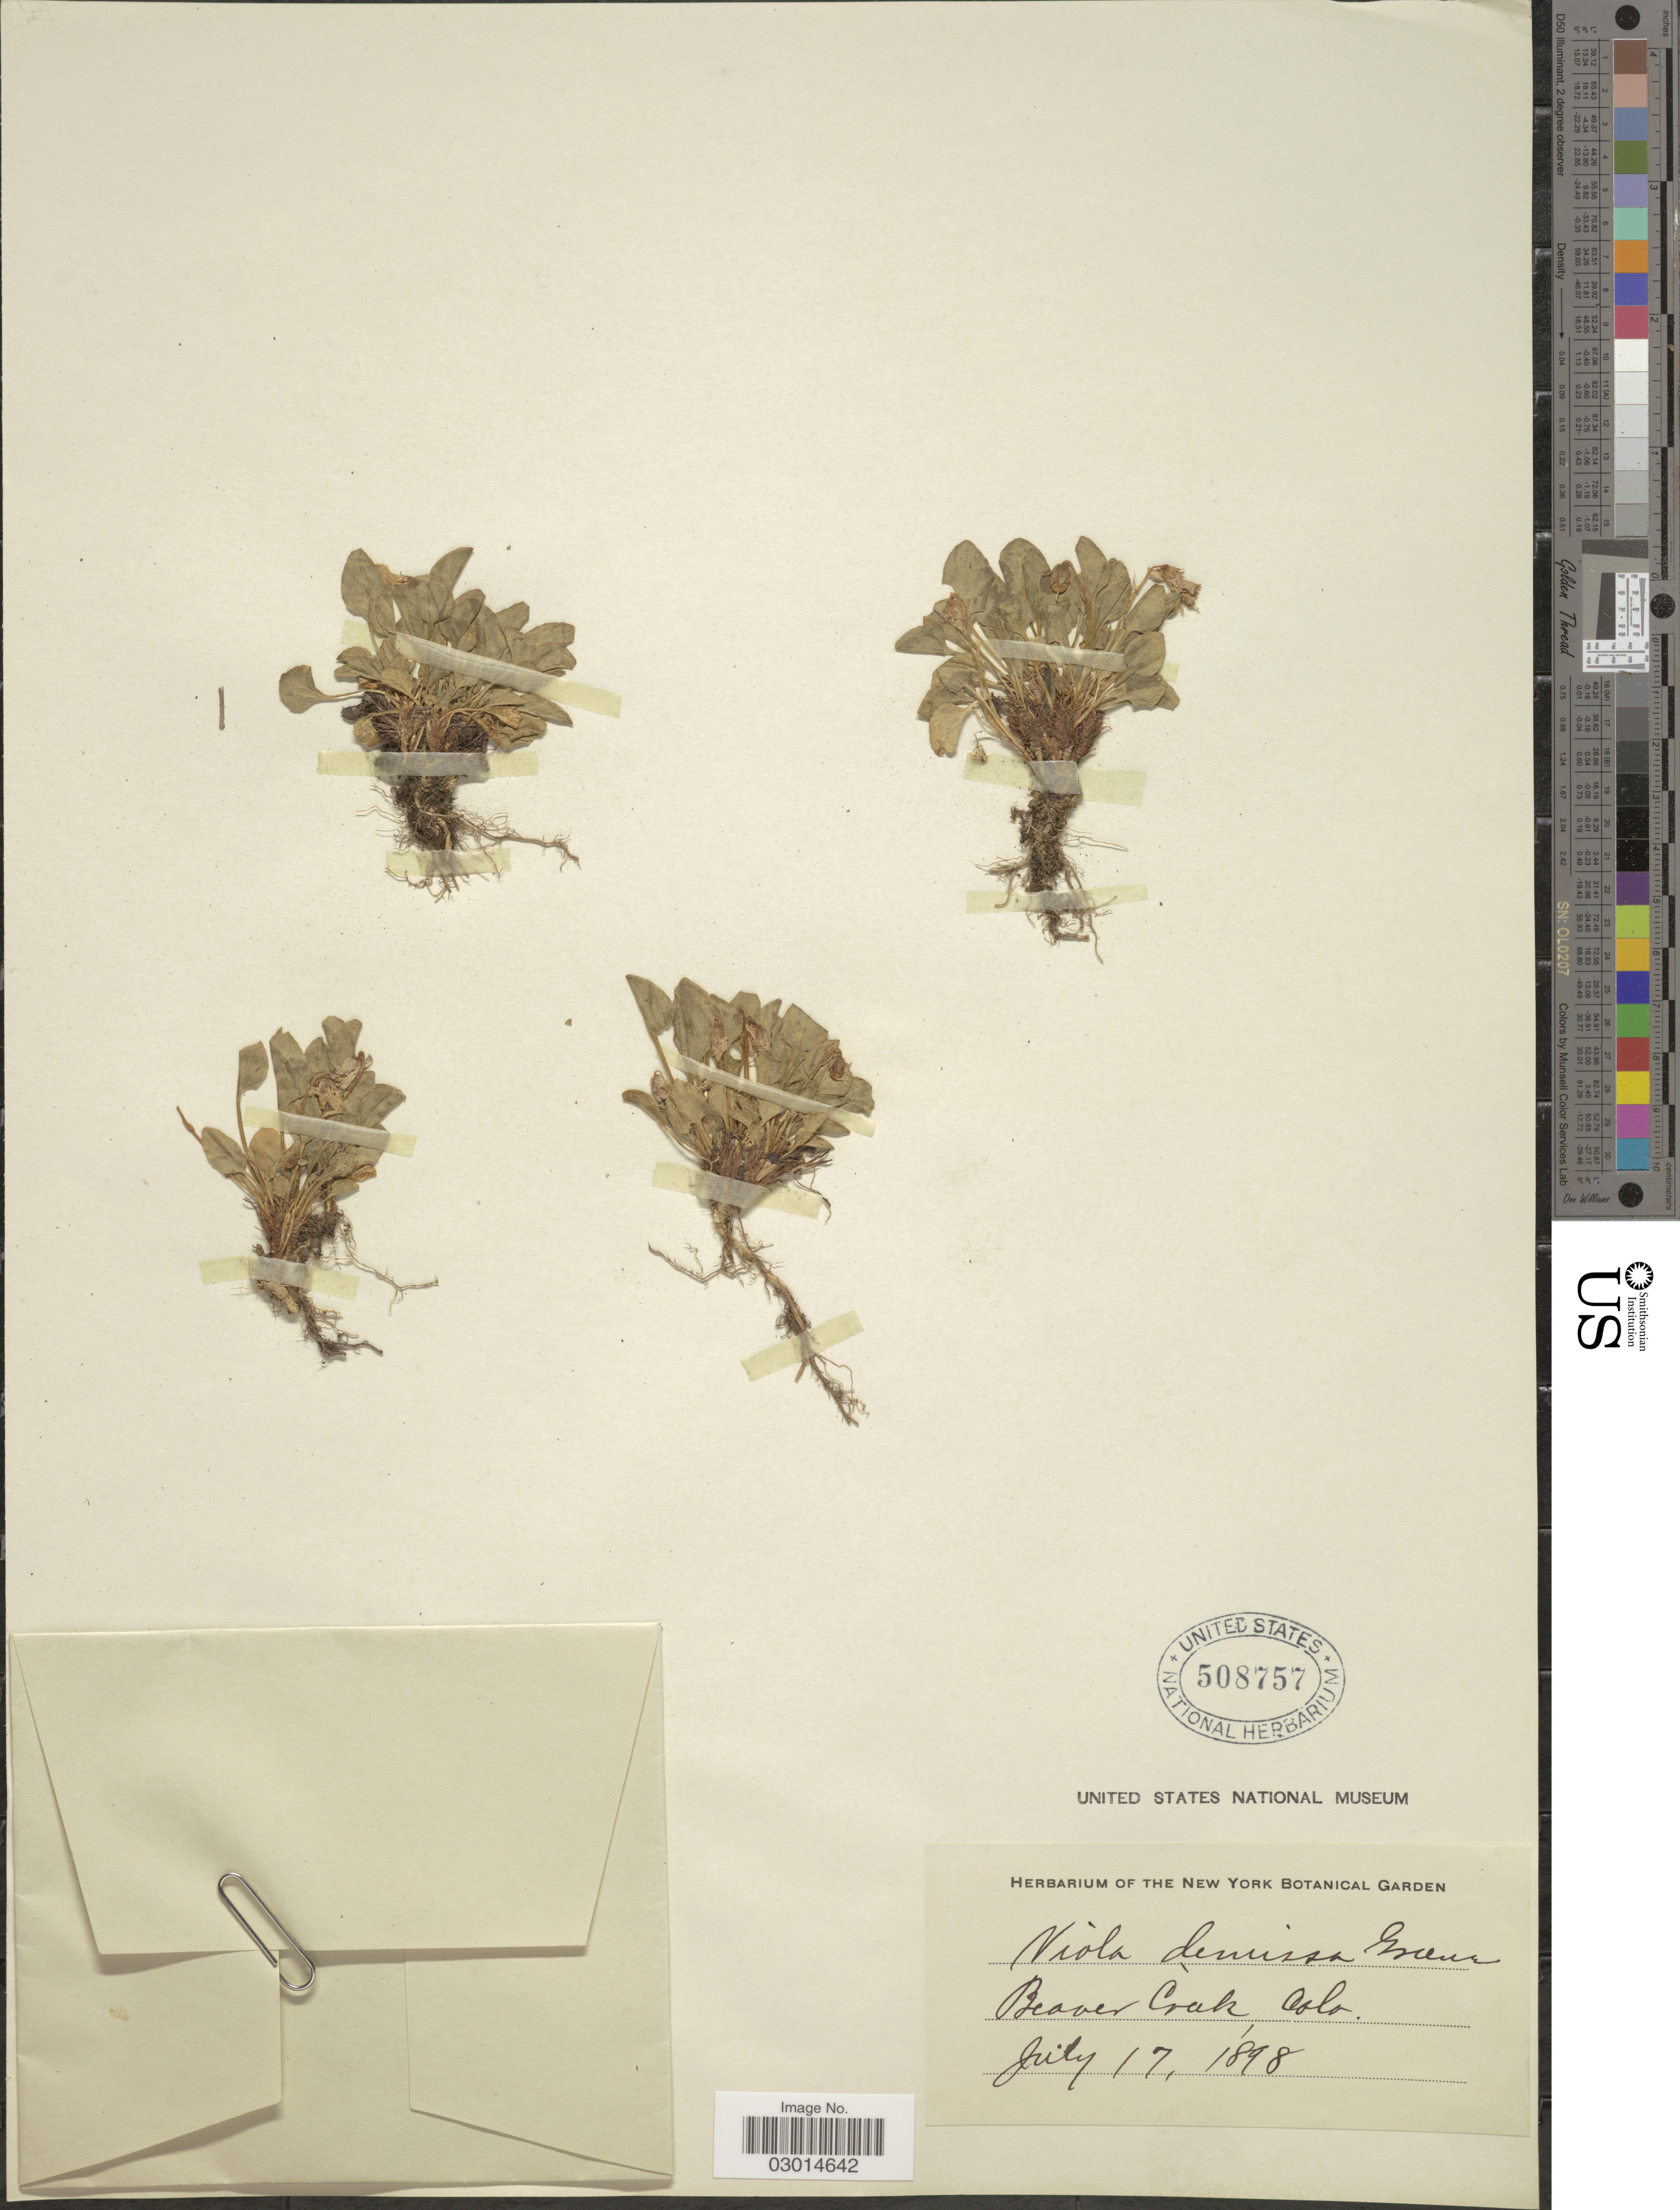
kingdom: Plantae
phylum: Tracheophyta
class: Magnoliopsida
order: Malpighiales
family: Violaceae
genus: Viola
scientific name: Viola demissa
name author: Greene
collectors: New York Botanical Gardens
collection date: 1898-07-17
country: United States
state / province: Colorado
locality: Beaver Creek.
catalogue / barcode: US 508757